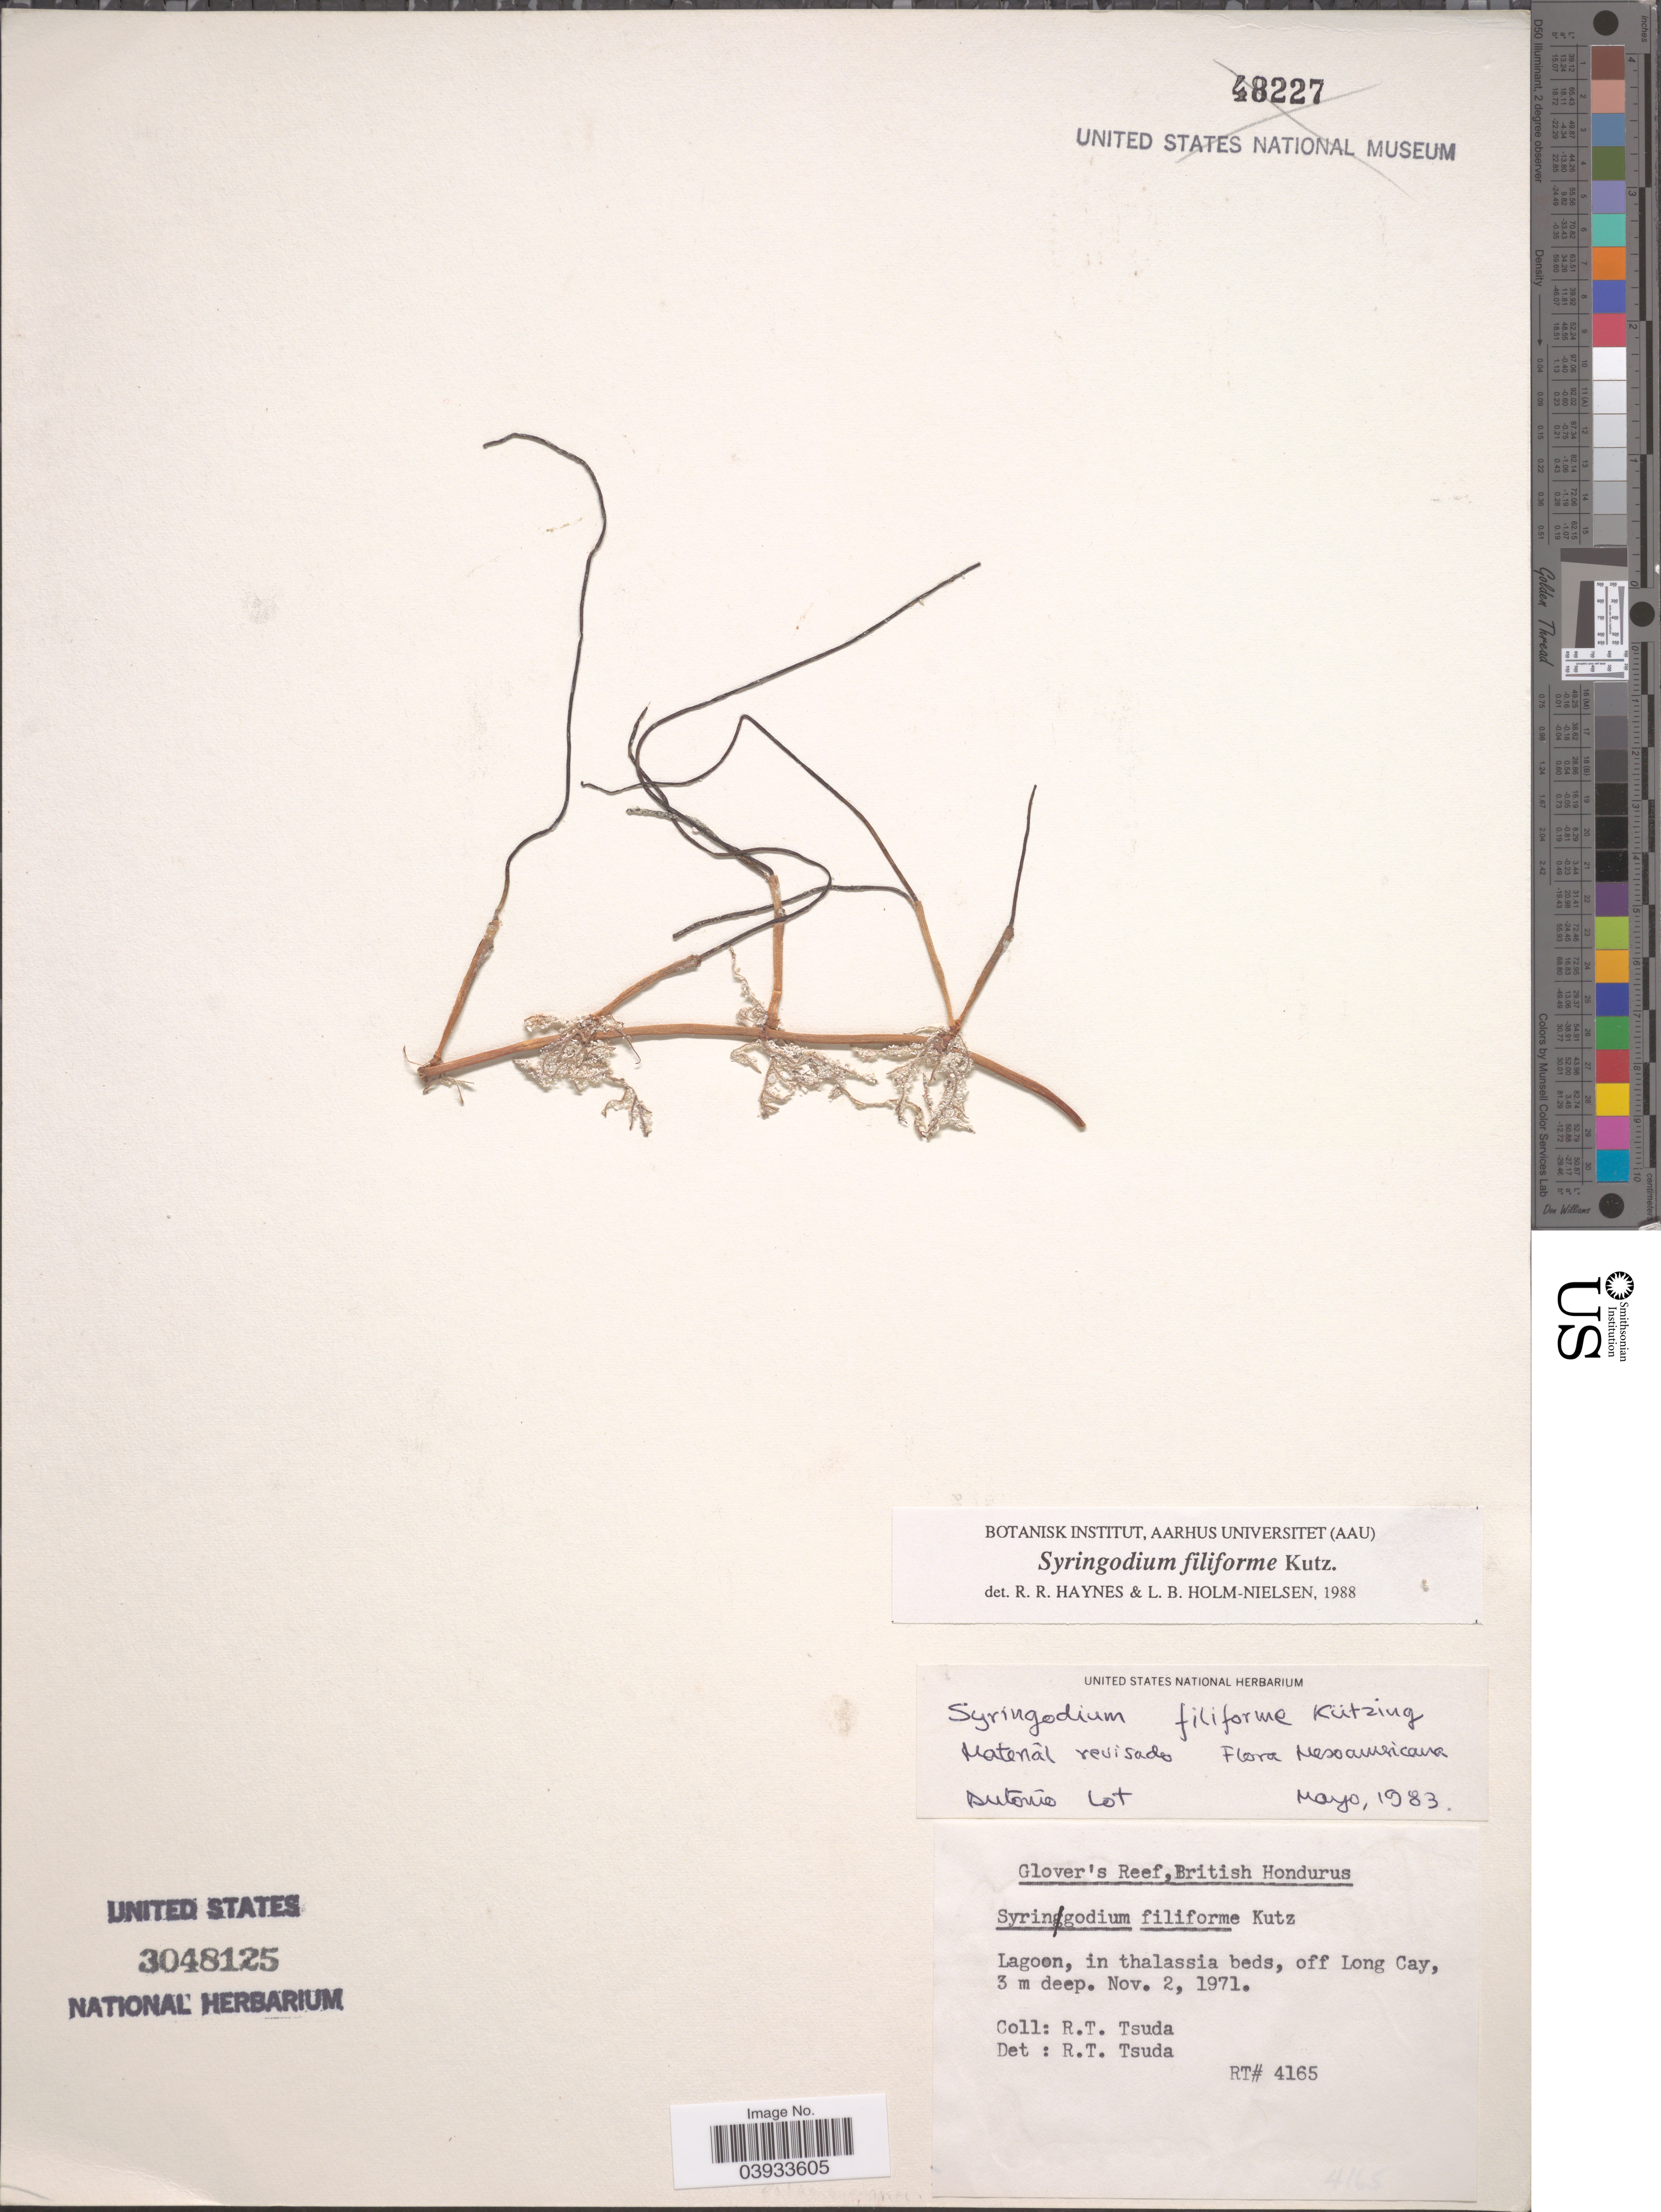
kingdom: Plantae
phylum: Tracheophyta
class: Liliopsida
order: Alismatales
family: Cymodoceaceae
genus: Syringodium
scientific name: Syringodium filiforme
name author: Kütz.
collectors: R. Tsuda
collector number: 4165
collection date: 1971-11-02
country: Belize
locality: Glover's Reef, British Honduras. Lagoon, off Long Cay.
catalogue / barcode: US 3048125